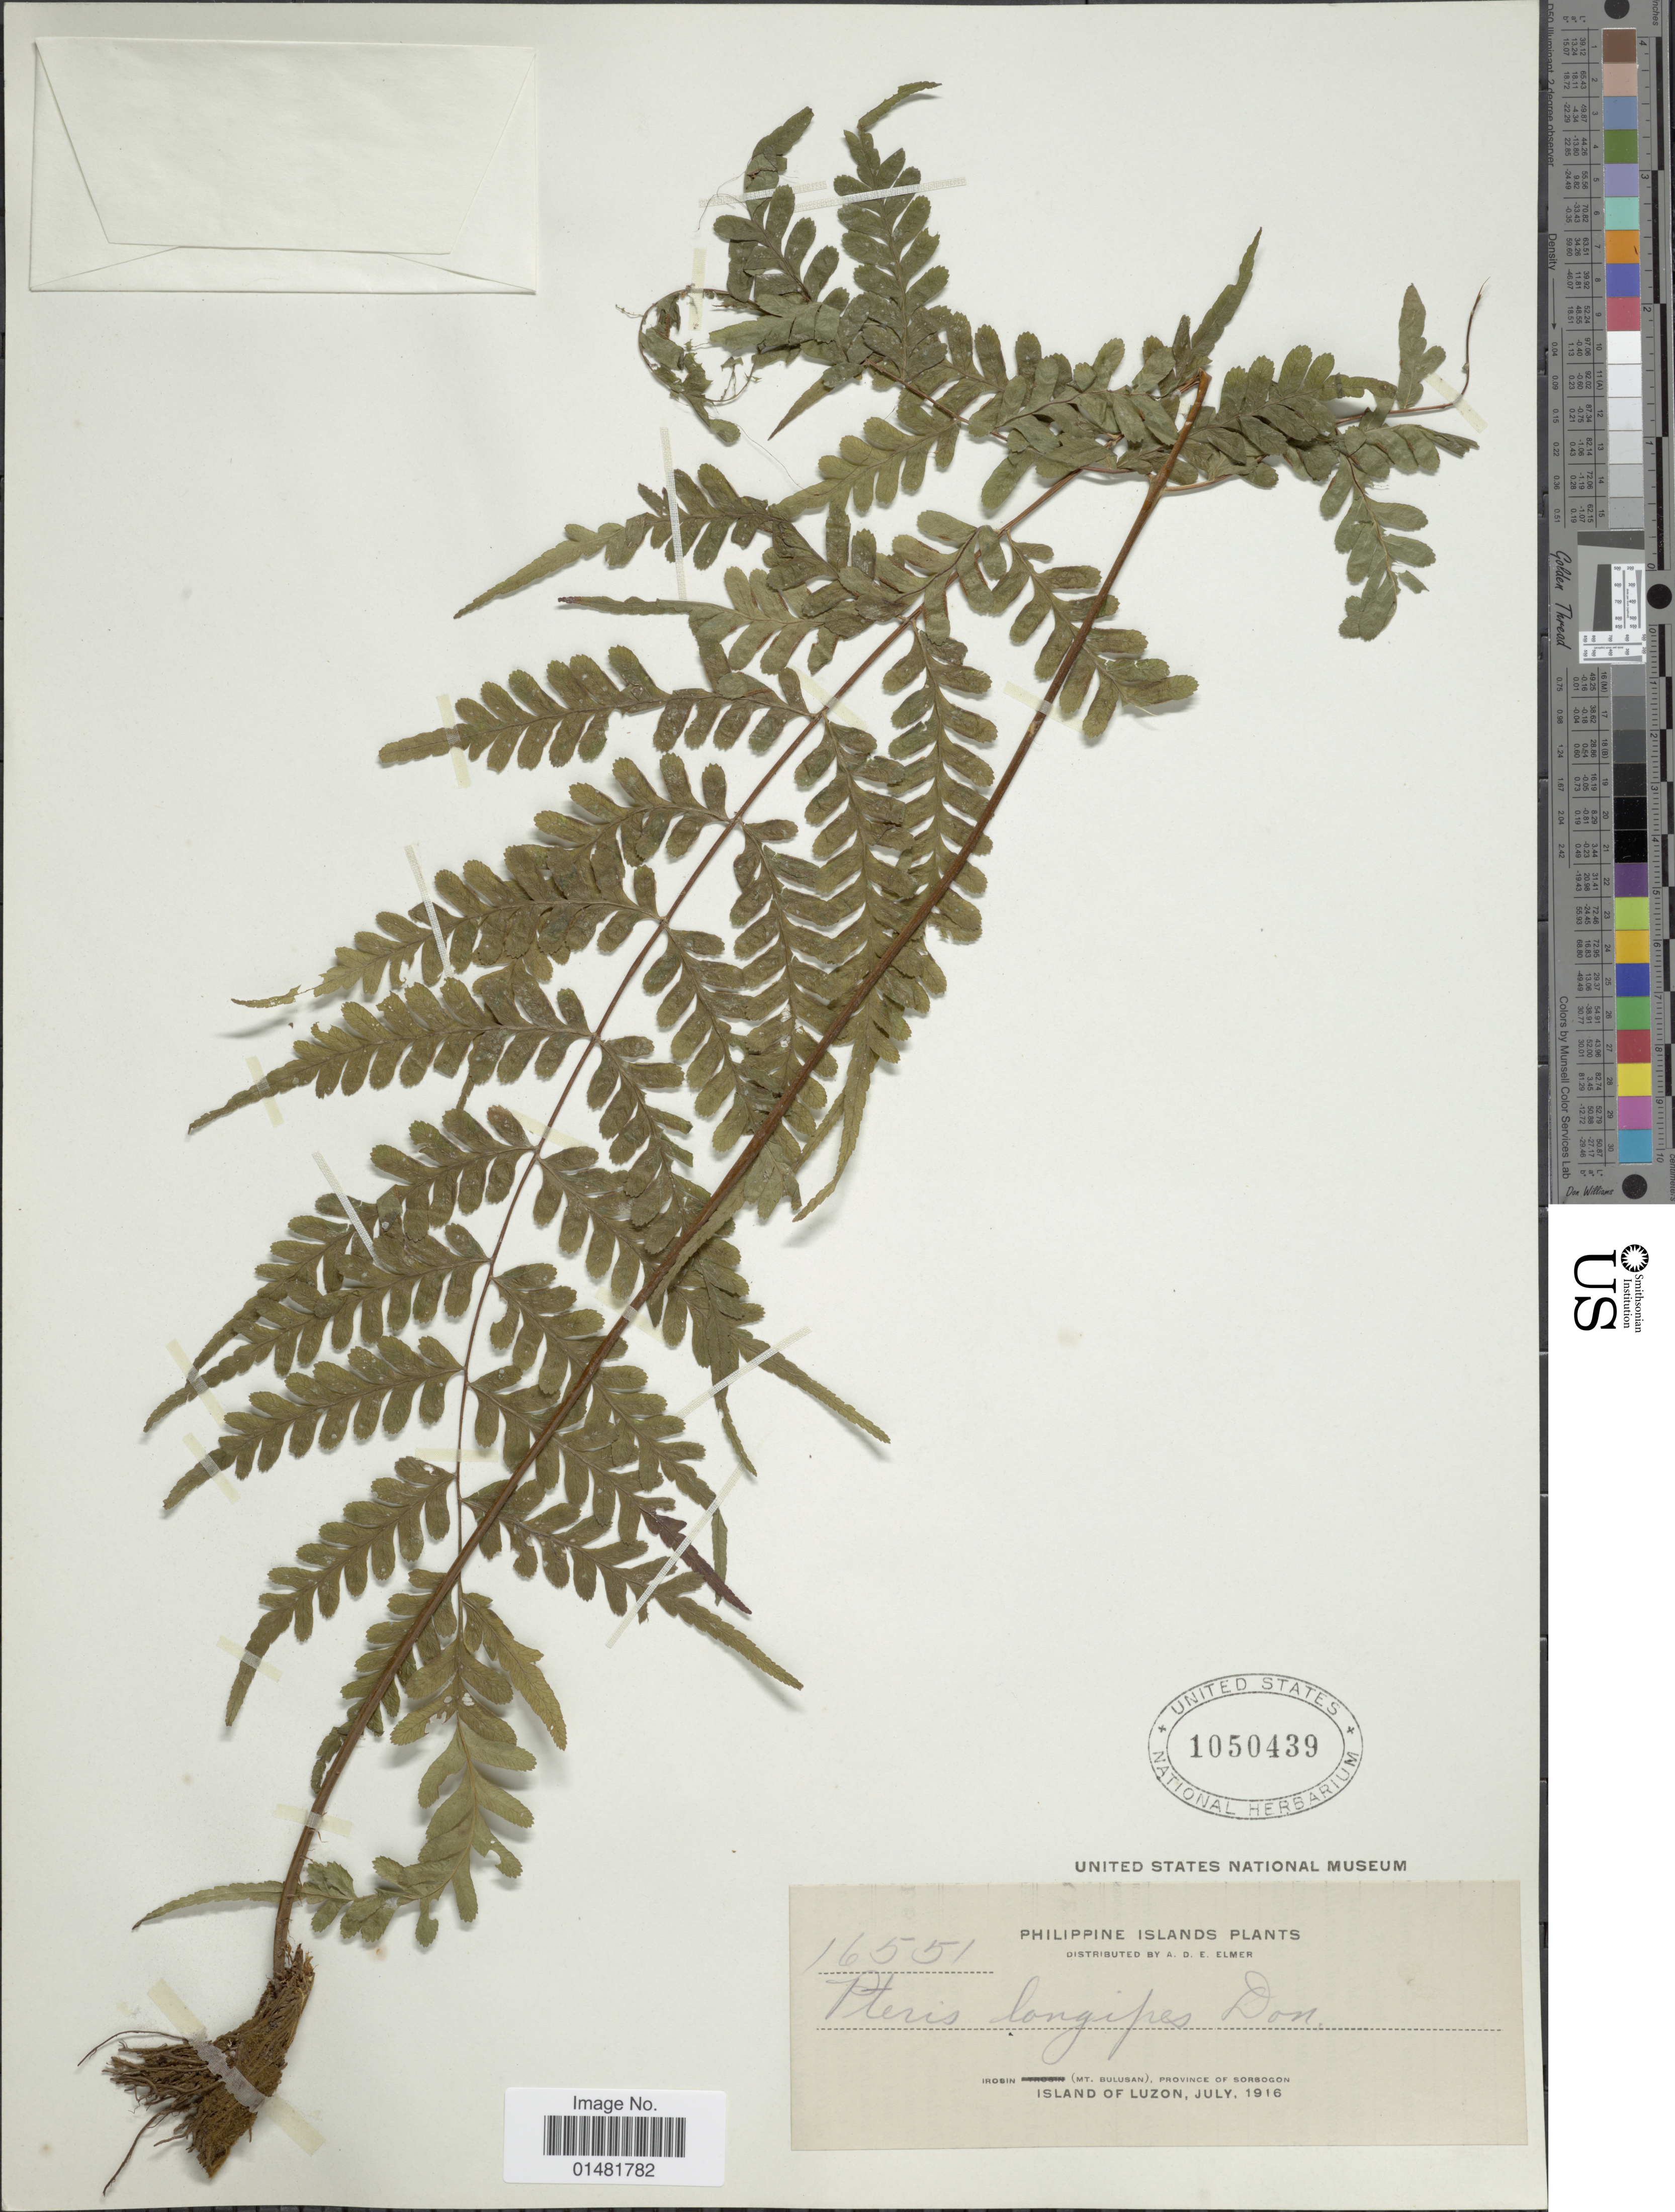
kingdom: Plantae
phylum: Tracheophyta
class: Polypodiopsida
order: Polypodiales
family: Pteridaceae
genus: Pteris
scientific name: Pteris longipes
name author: D. Don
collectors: A. D. E. Elmer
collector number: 16551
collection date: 1916-07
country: Philippines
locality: Philippine Islands Plants, Irosin (Mt. Bulusan), Province of Sorsogon, Island of Luzon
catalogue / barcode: US 1050439